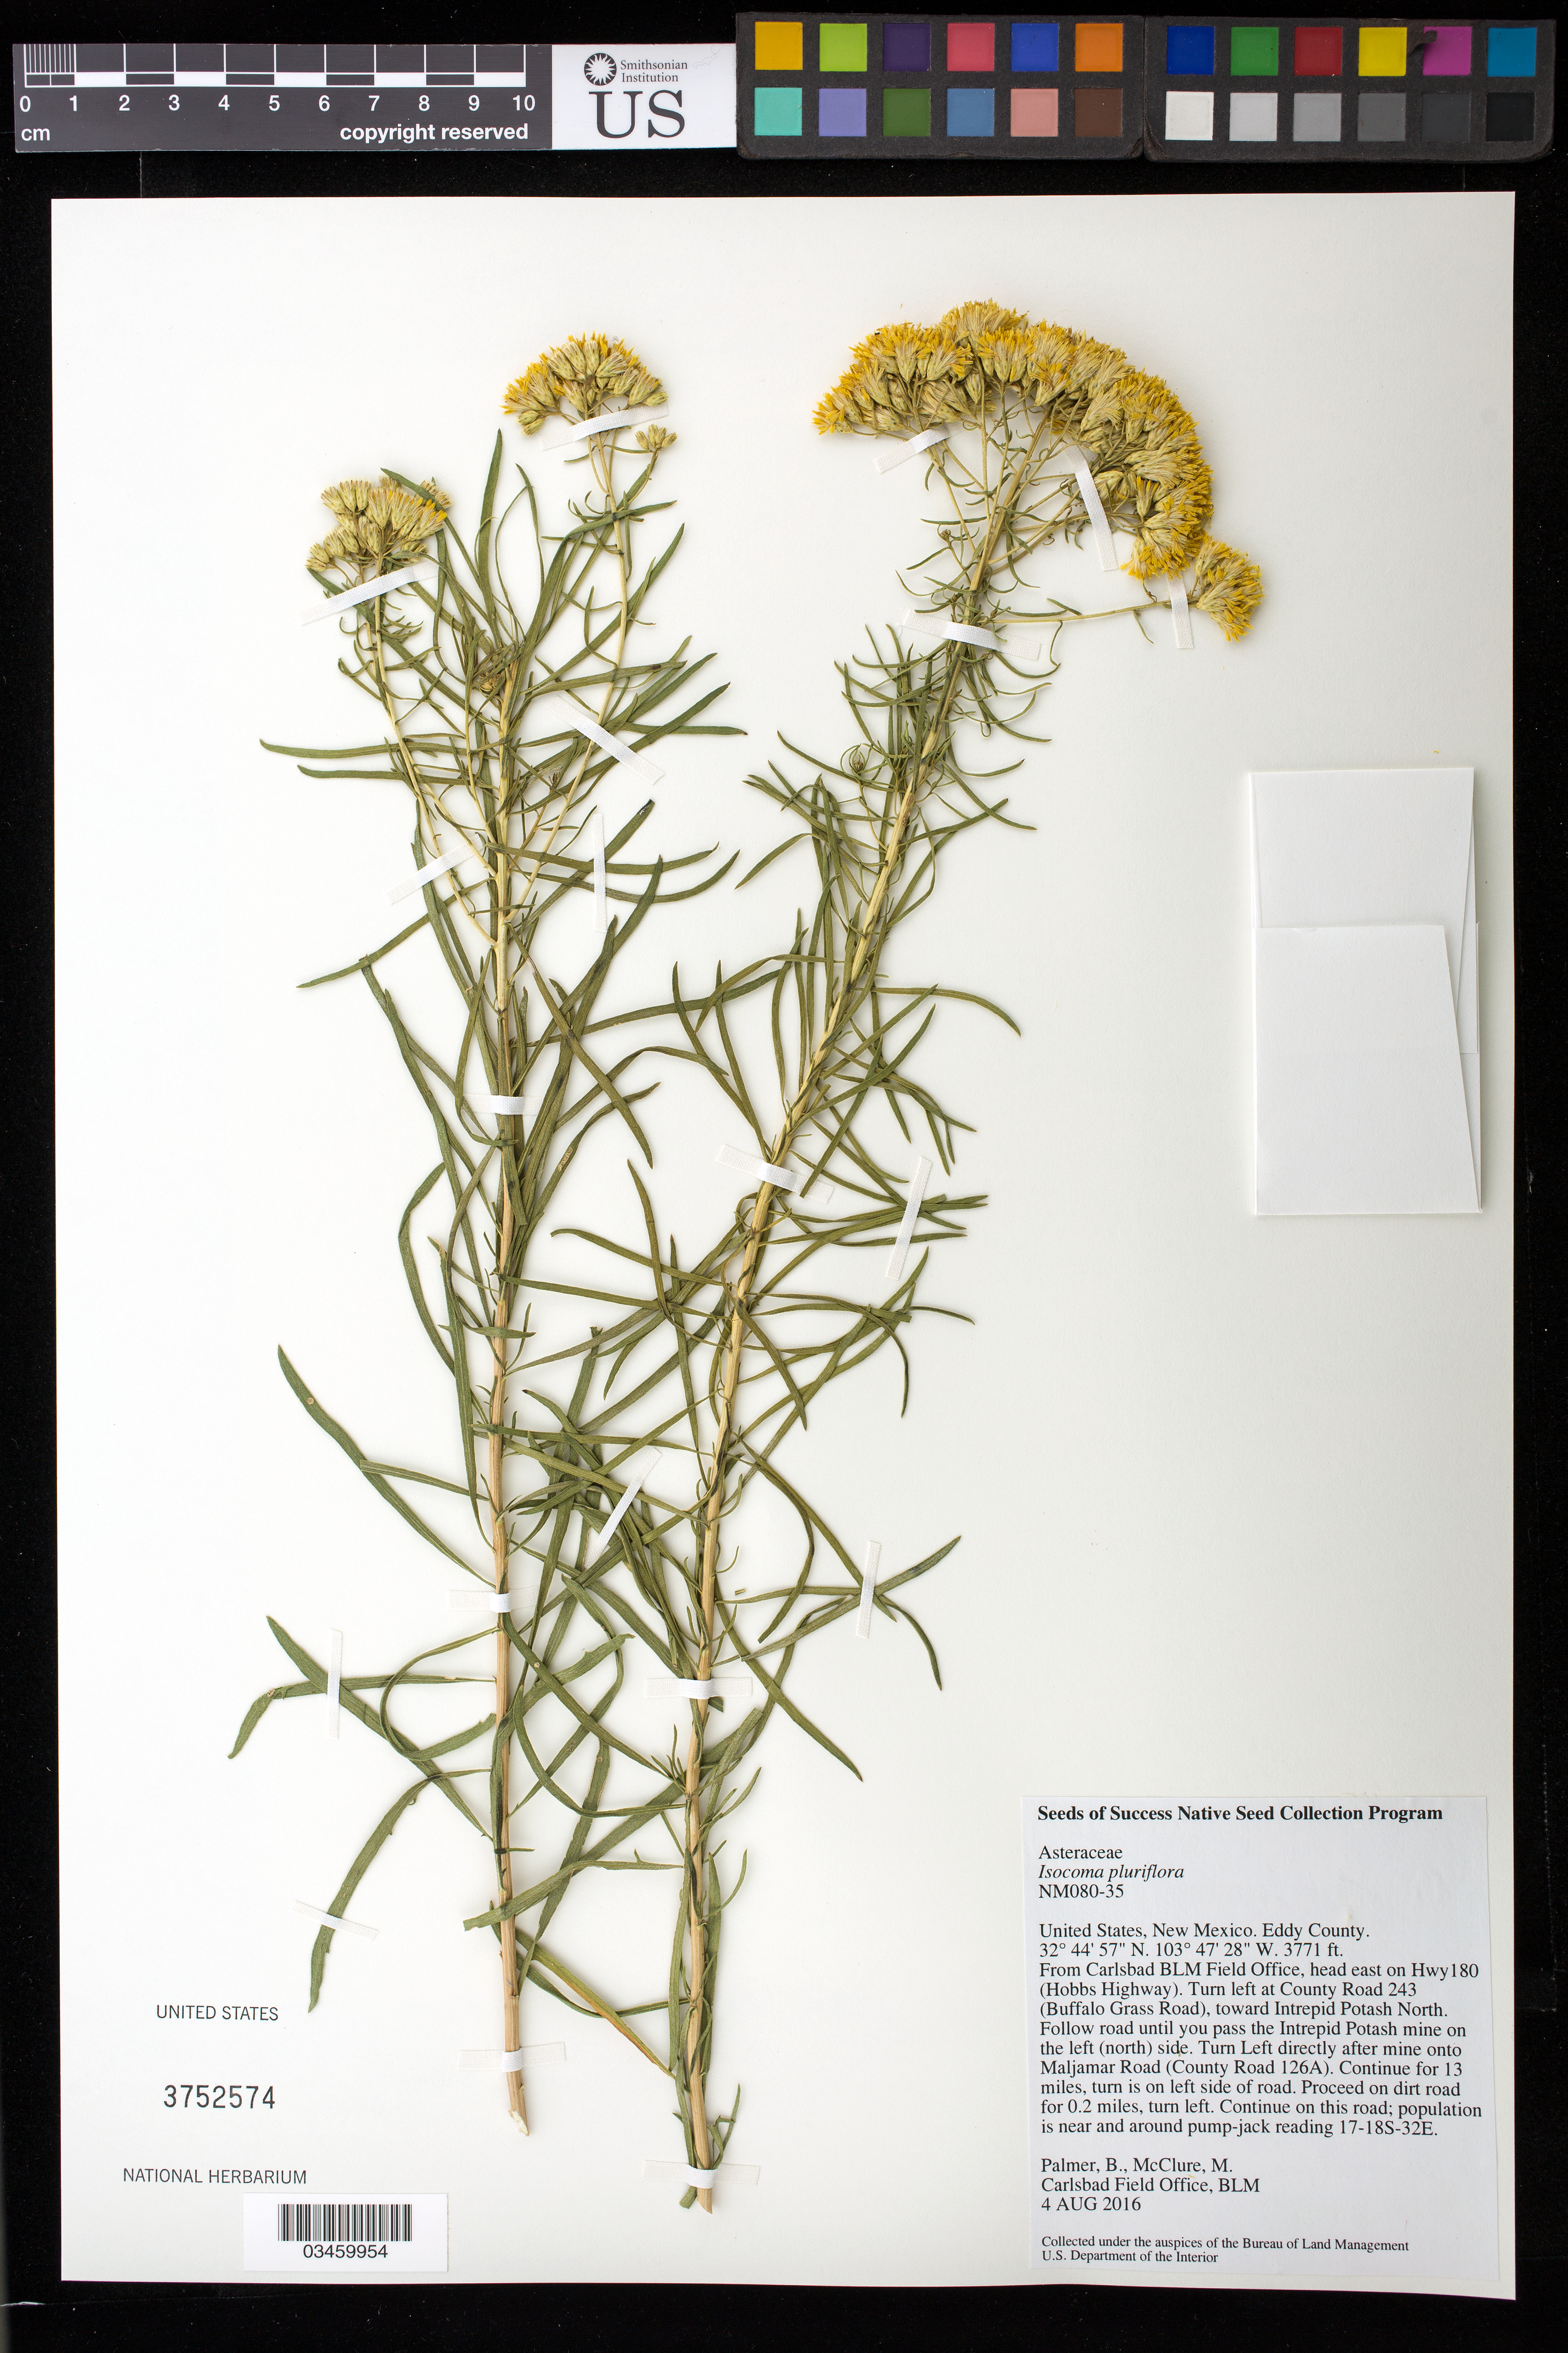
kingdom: Plantae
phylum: Tracheophyta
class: Magnoliopsida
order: Asterales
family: Asteraceae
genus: Isocoma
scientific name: Isocoma pluriflora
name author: (Torr. & A. Gray) Greene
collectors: B. Palmer & M. McClure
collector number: NM080-35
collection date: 2016-08-04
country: United States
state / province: New Mexico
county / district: Eddy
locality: Pass the Intrepid Potash mine, turn left onto Maljamar Rd (County Rd 126 A)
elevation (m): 1149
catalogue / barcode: US 3752574